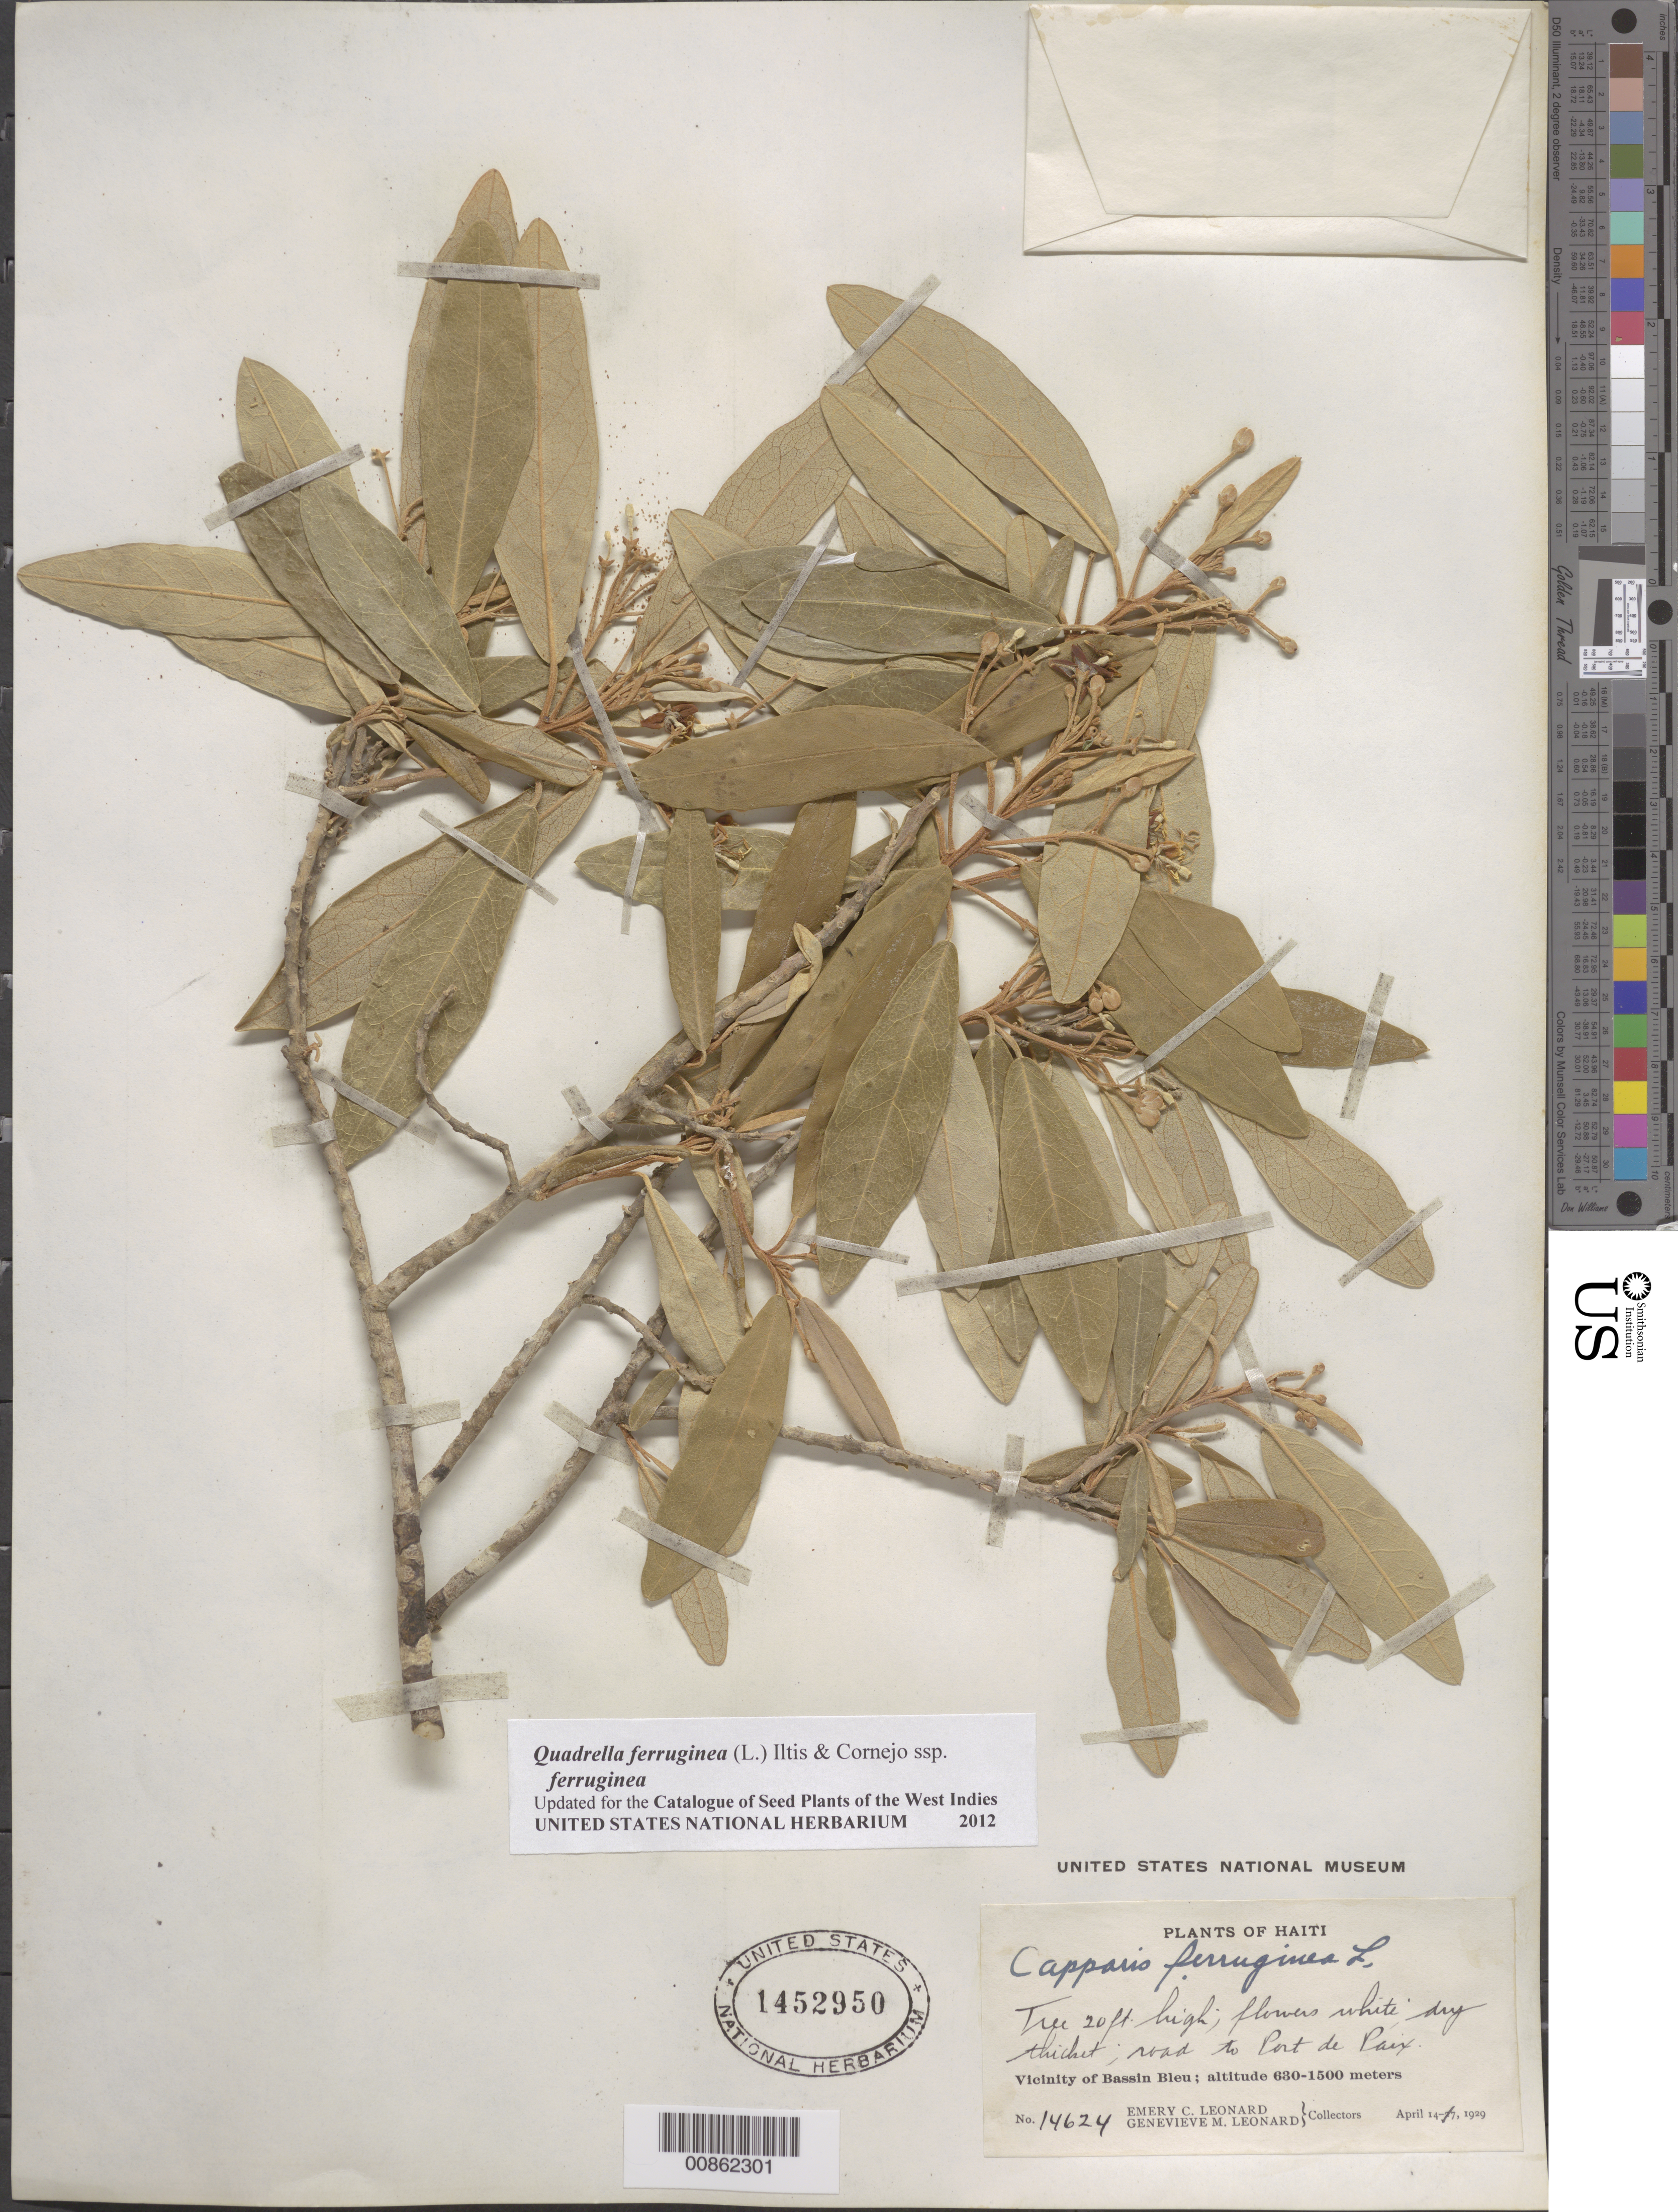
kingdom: Plantae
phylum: Tracheophyta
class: Magnoliopsida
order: Brassicales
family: Capparaceae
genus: Quadrella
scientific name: Quadrella ferruginea subsp. ferruginea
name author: (L.) Cornejo & Iltis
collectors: E. C. Leonard & G. M. Leonard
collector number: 14624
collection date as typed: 14 Apr 1929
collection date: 1929-04-14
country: Haiti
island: Hispaniola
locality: Vicinity of Bassin Bleu. Road to Port de Paix.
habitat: Dry thicket.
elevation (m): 630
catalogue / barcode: US 1452950